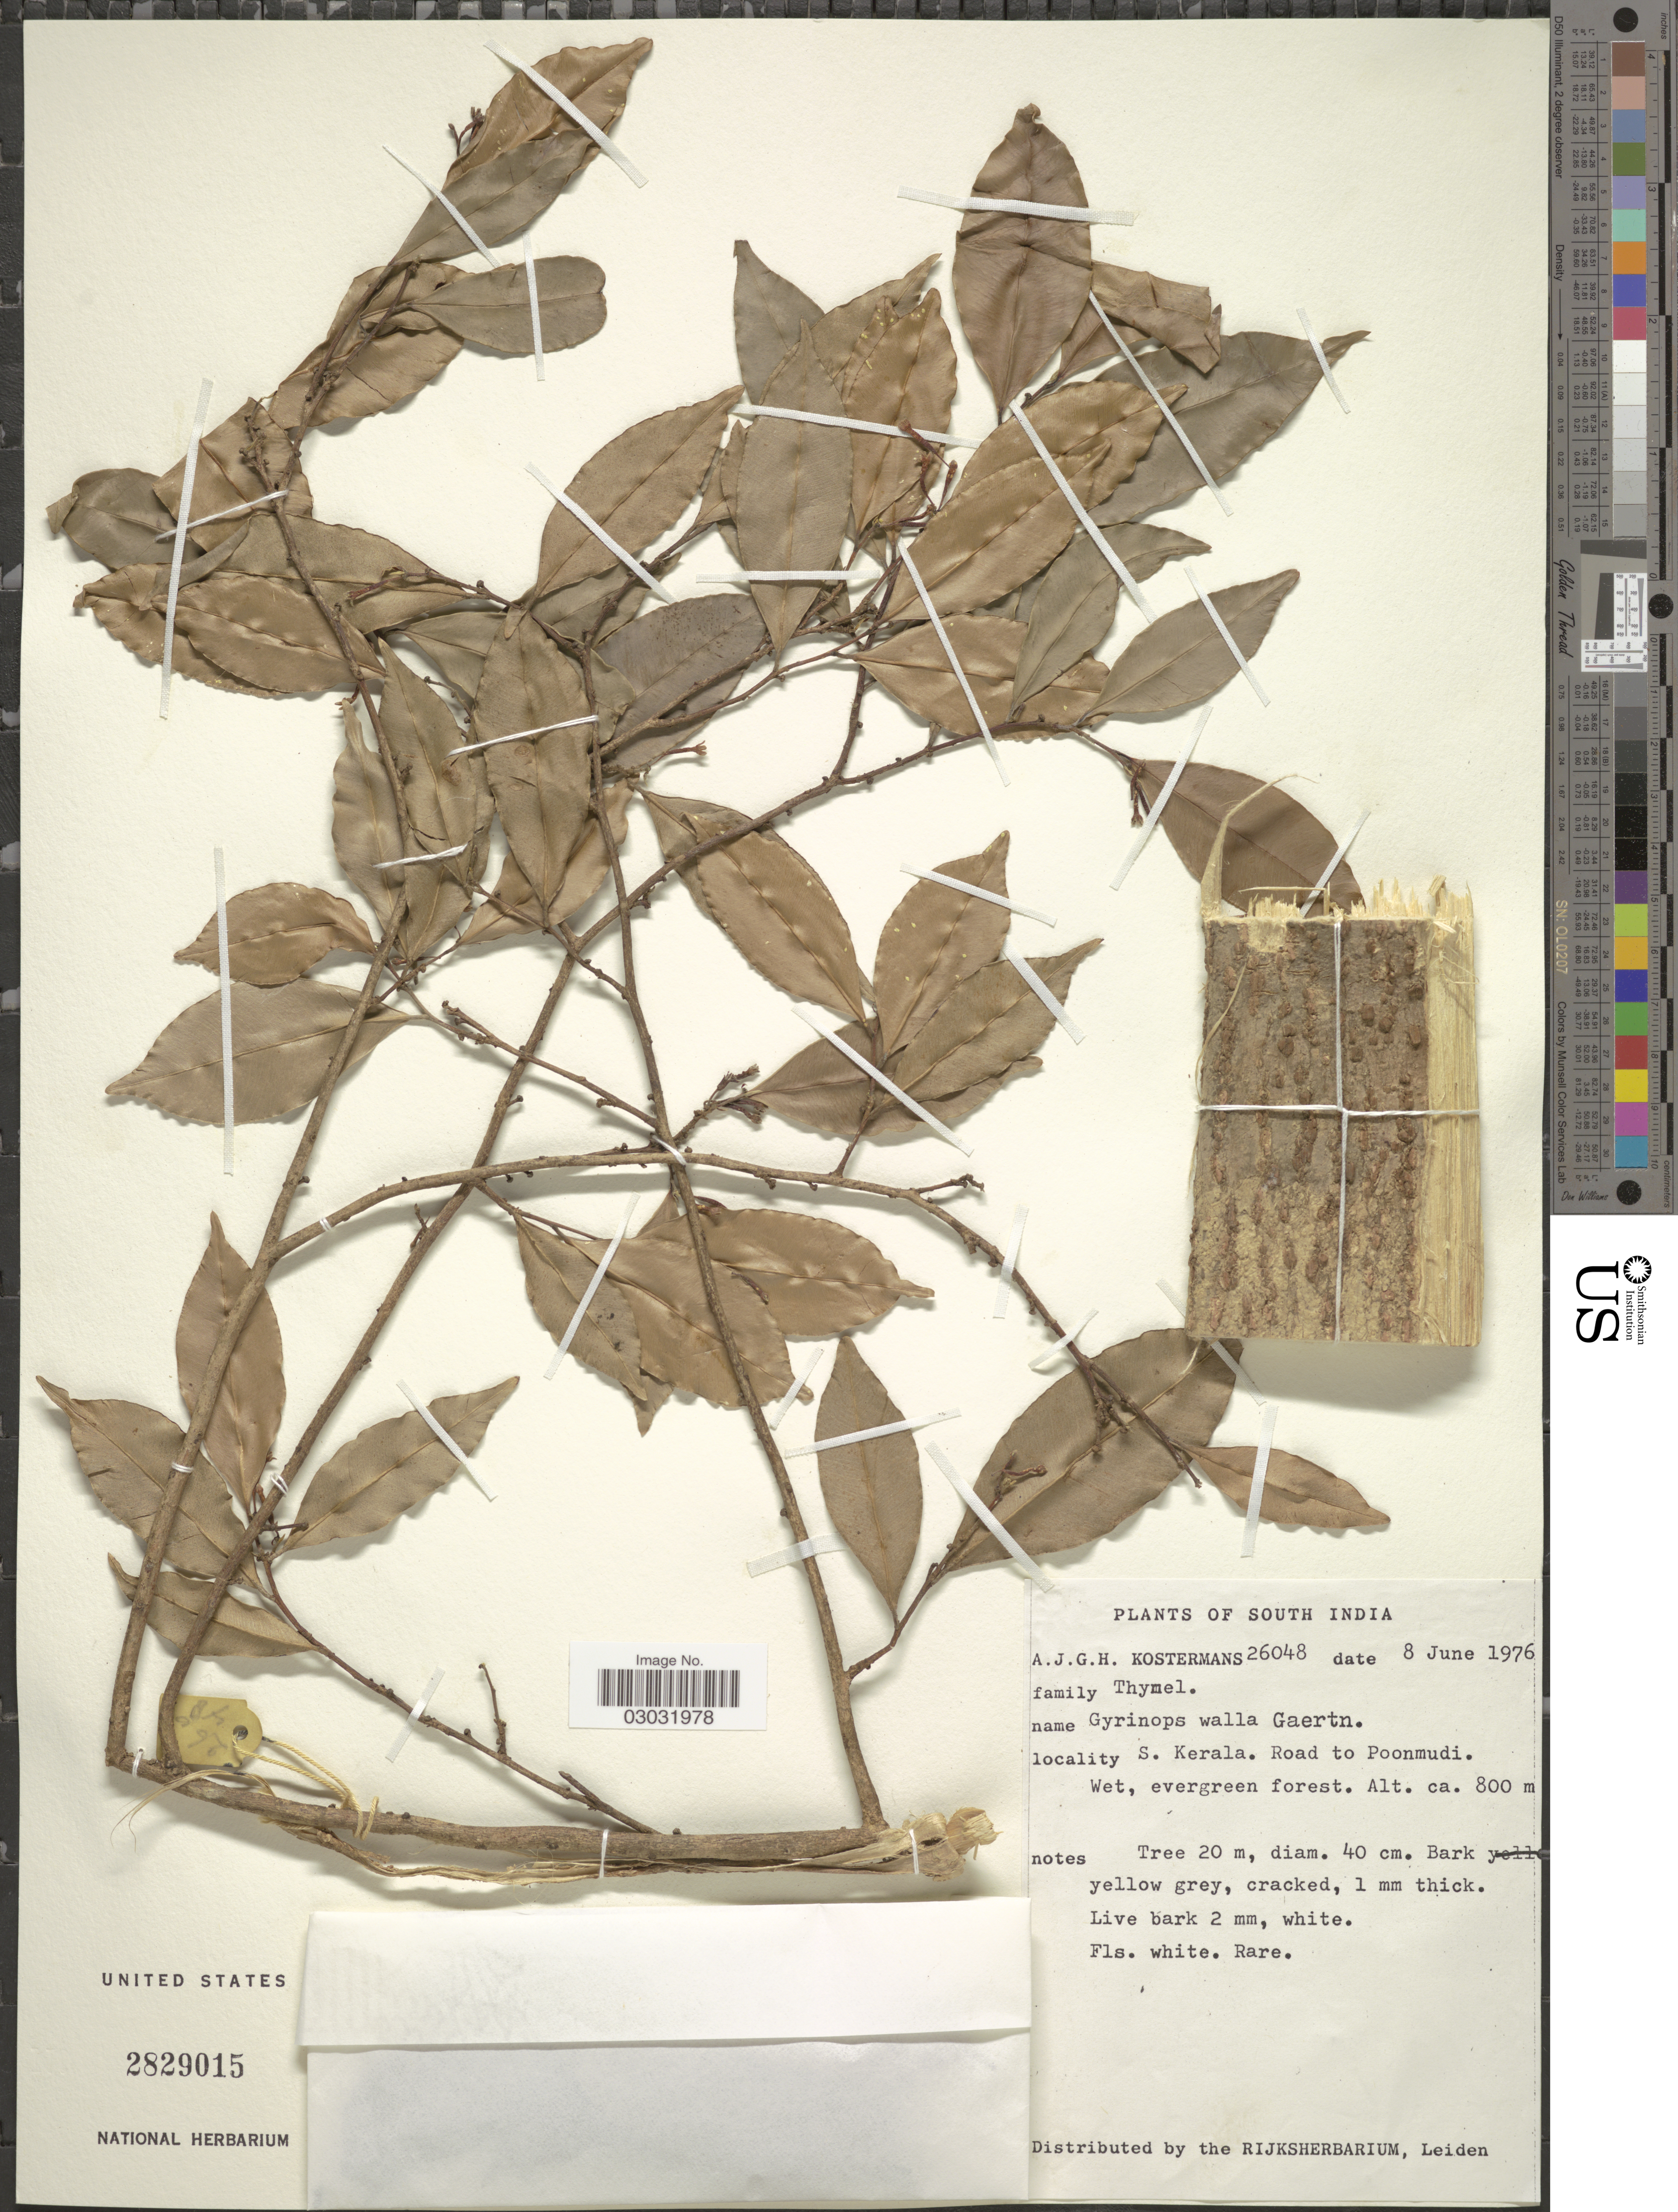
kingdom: Plantae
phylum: Tracheophyta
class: Magnoliopsida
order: Malvales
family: Thymelaeaceae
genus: Gyrinops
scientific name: Gyrinops walla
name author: Gaertn.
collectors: A. J. G. Kostermans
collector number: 26048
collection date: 1976-06-08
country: India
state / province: Kerala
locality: South India, S. Kerala. Road to Poonmudi.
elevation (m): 800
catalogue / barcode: US 2829015